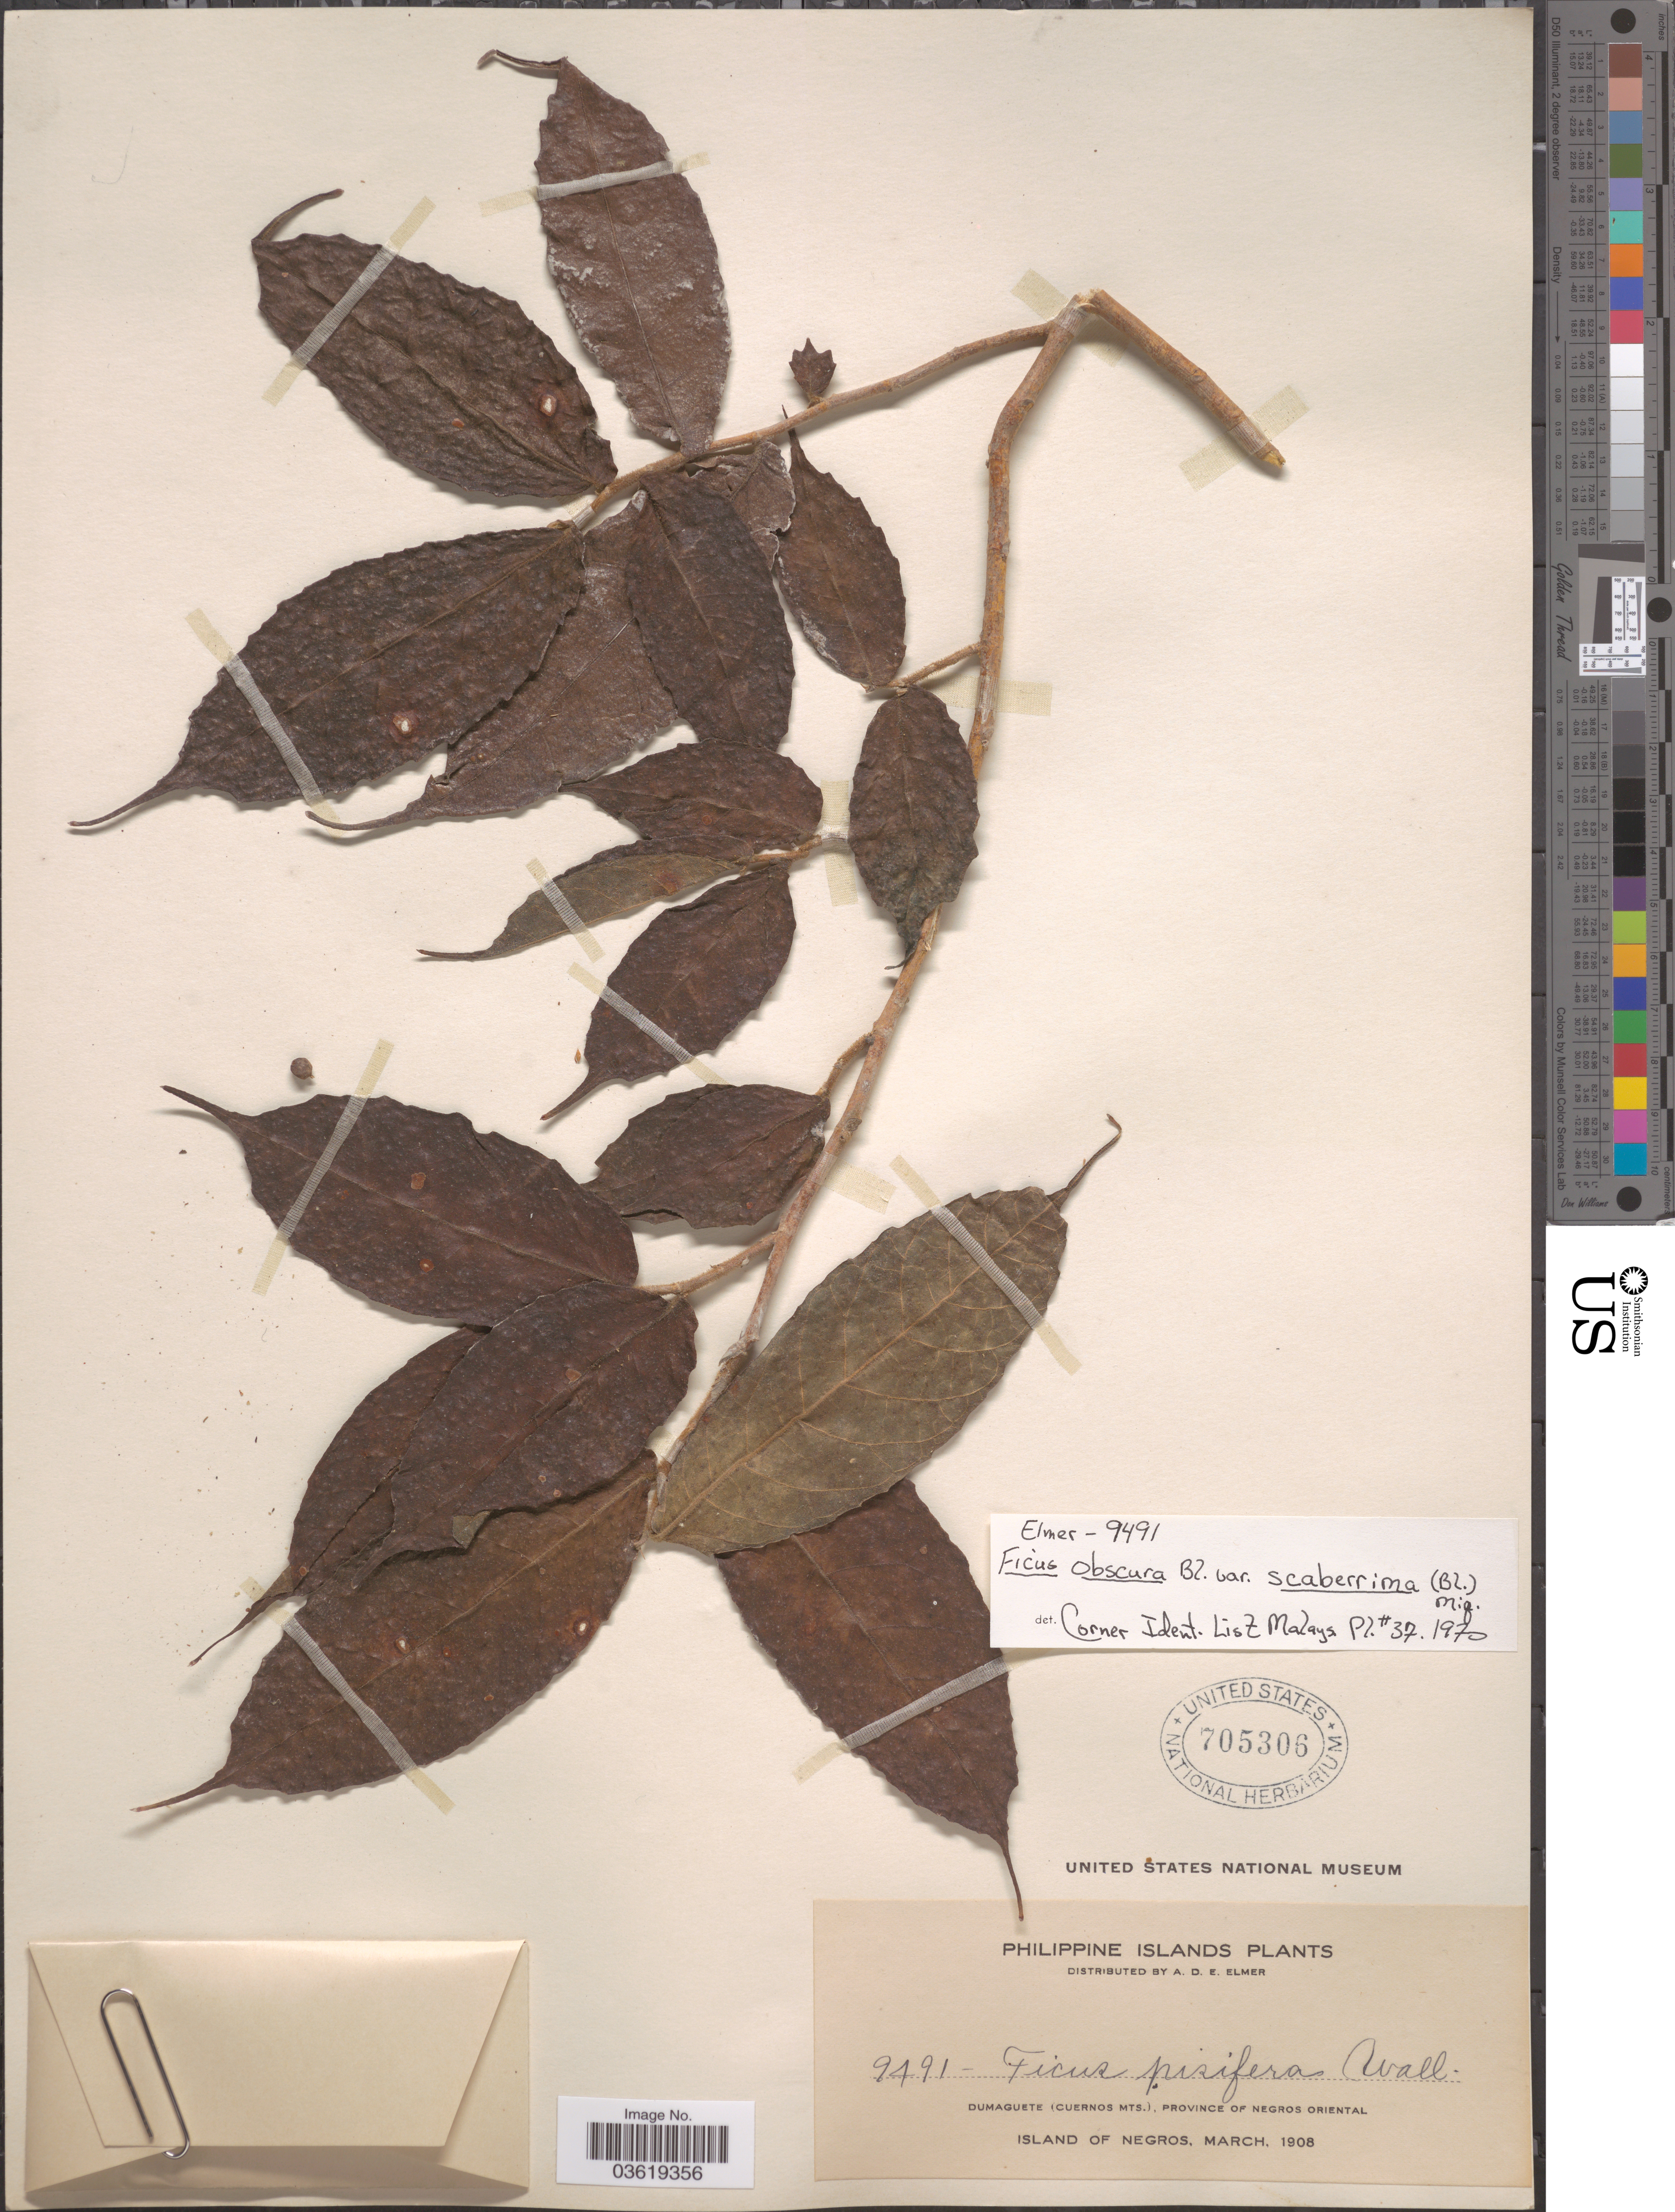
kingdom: Plantae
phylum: Tracheophyta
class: Magnoliopsida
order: Rosales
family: Moraceae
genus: Ficus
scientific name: Ficus scaberrima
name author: (Blume) Miq.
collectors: A. D. E. Elmer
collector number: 2491*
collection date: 1908-03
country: Philippines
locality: Philippine Islands. Dumaguete (Cuernos Mts.), Province of Negros Oriental. Island of Negros.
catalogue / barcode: US 705306